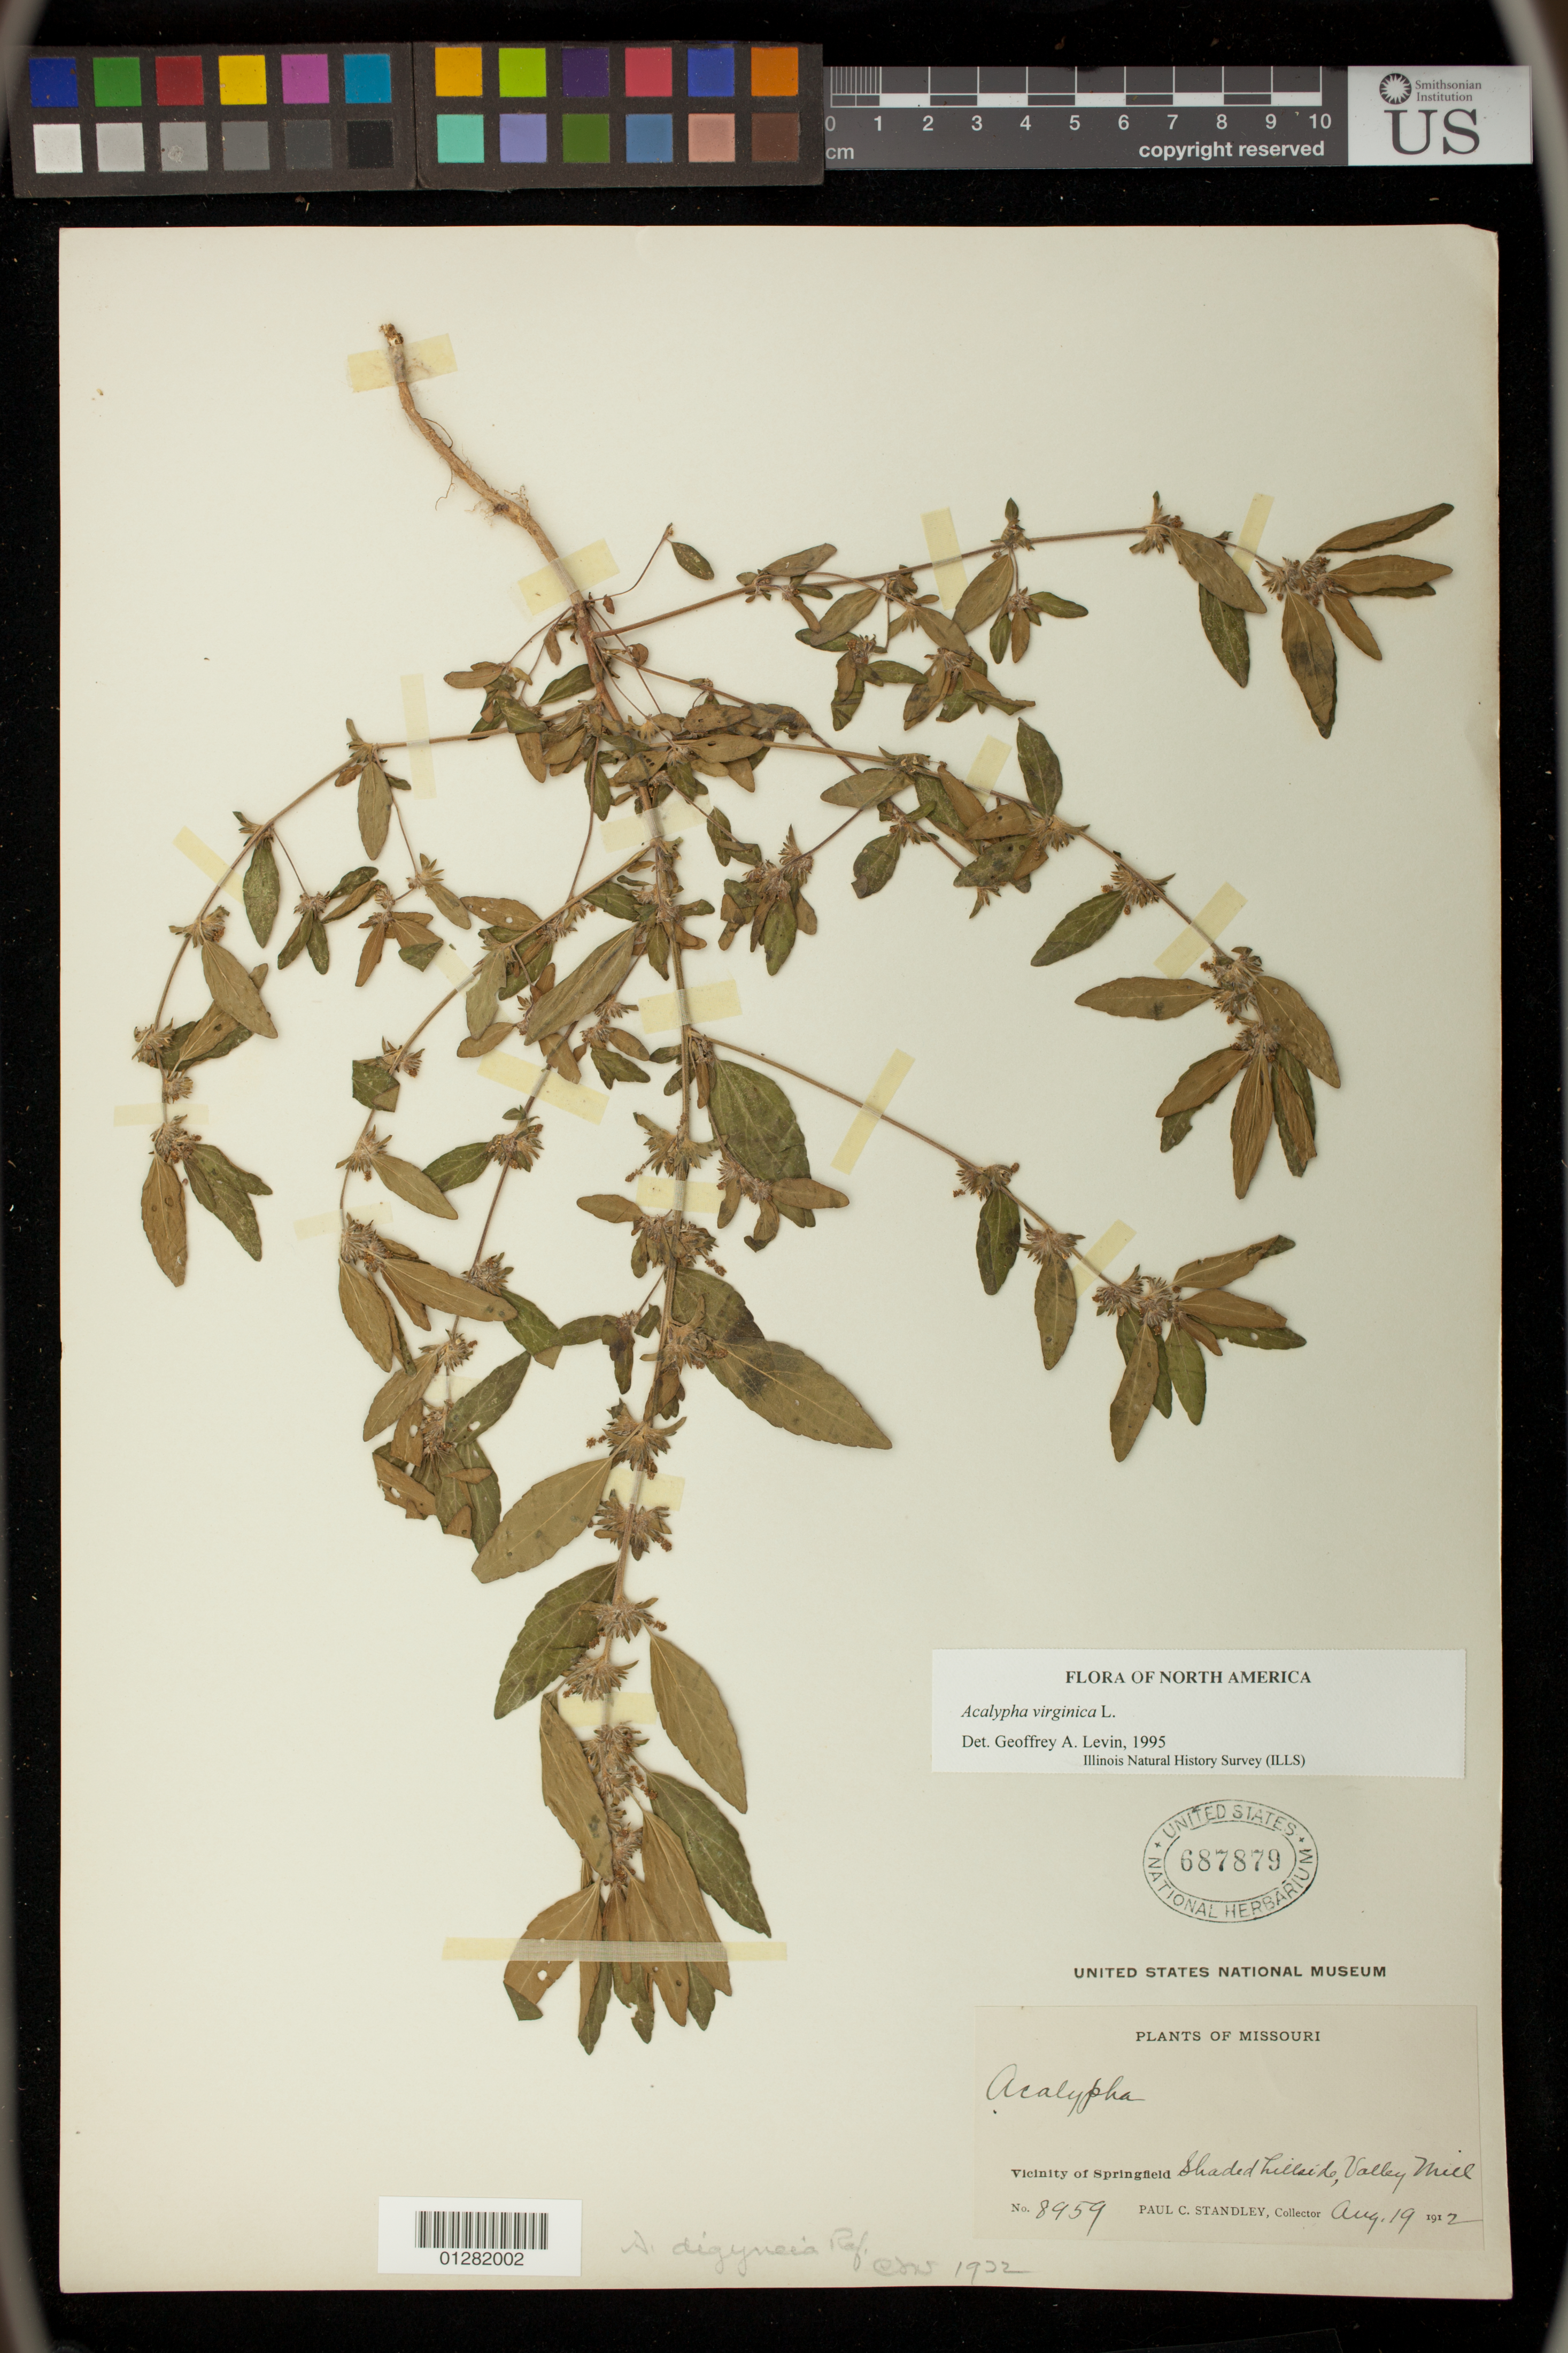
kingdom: Plantae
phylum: Tracheophyta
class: Magnoliopsida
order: Malpighiales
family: Euphorbiaceae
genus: Acalypha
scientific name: Acalypha virginica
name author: L.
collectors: P. C. Standley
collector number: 8959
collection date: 1912-08-19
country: United States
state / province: Missouri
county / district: Greene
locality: Vicinity of Springfield, near Valley Mill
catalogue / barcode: US 687879